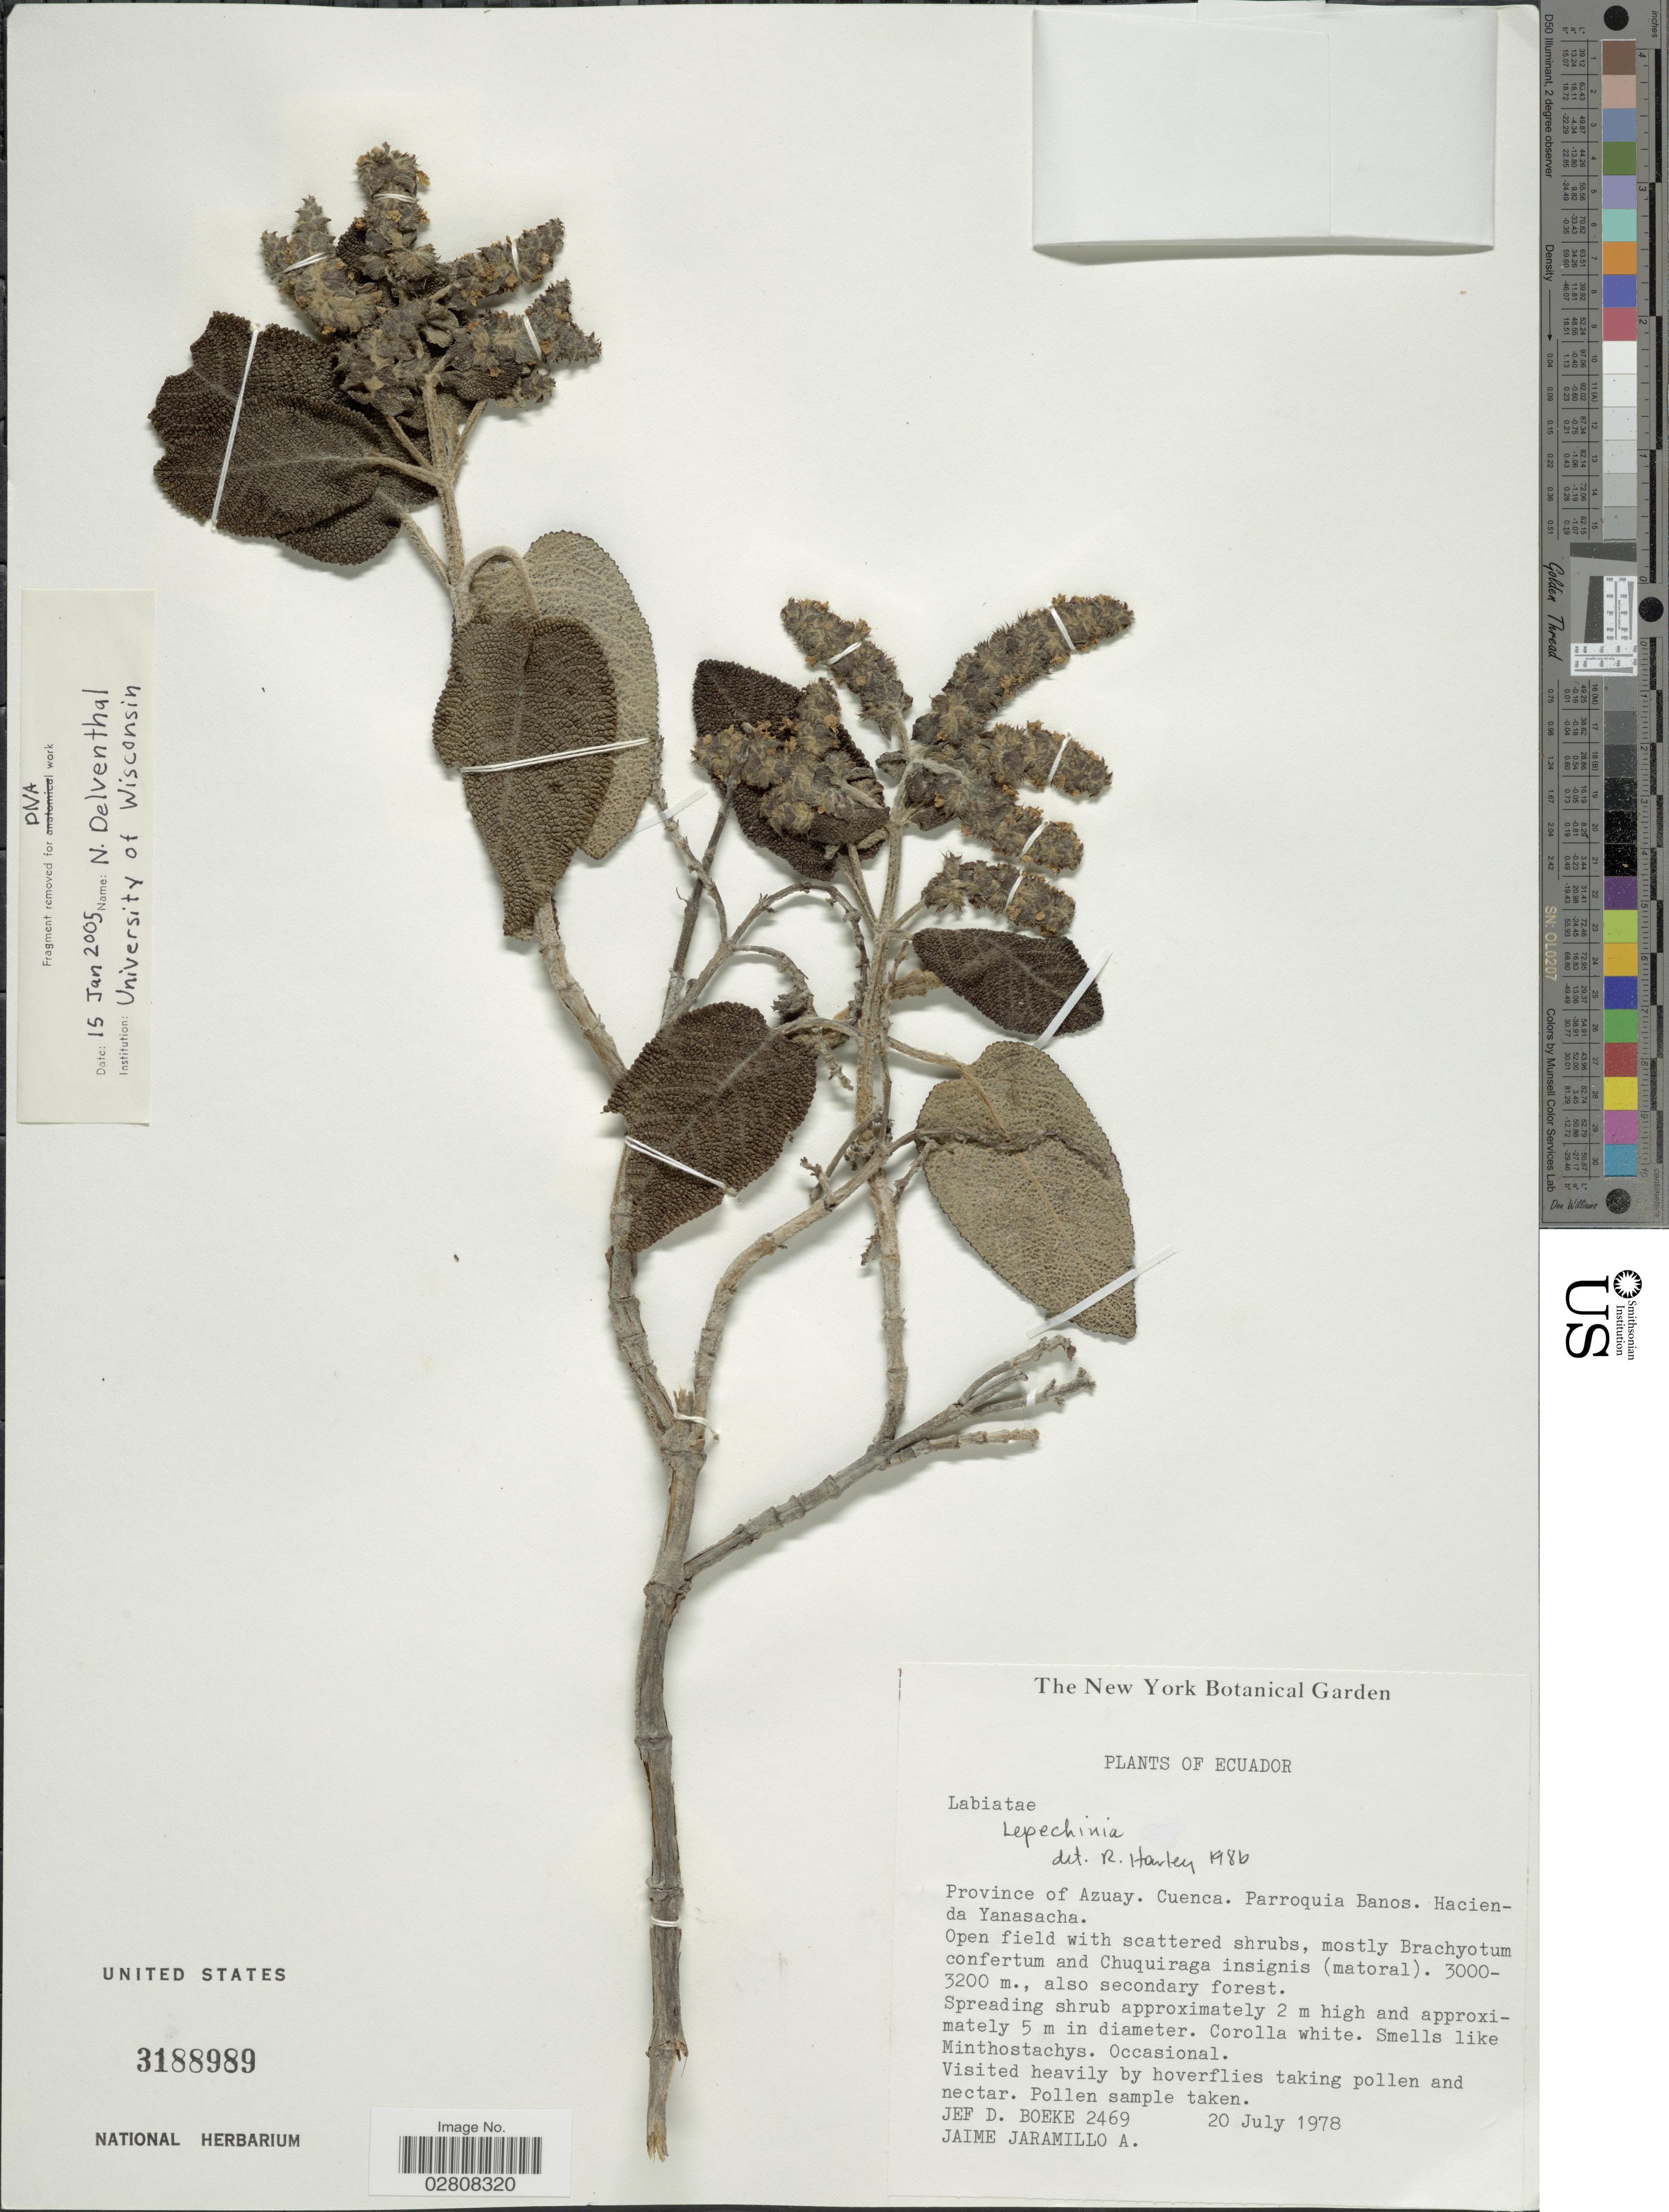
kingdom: Plantae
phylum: Tracheophyta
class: Magnoliopsida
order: Lamiales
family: Lamiaceae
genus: Lepechinia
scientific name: Lepechinia sp.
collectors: J. Boeke & J. L. Jaramillo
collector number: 2469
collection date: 1978-07-20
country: Ecuador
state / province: Azuay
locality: Cuenca. Parroquia Banos. Hacienda Yanasacha.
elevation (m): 3000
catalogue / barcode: US 3188989